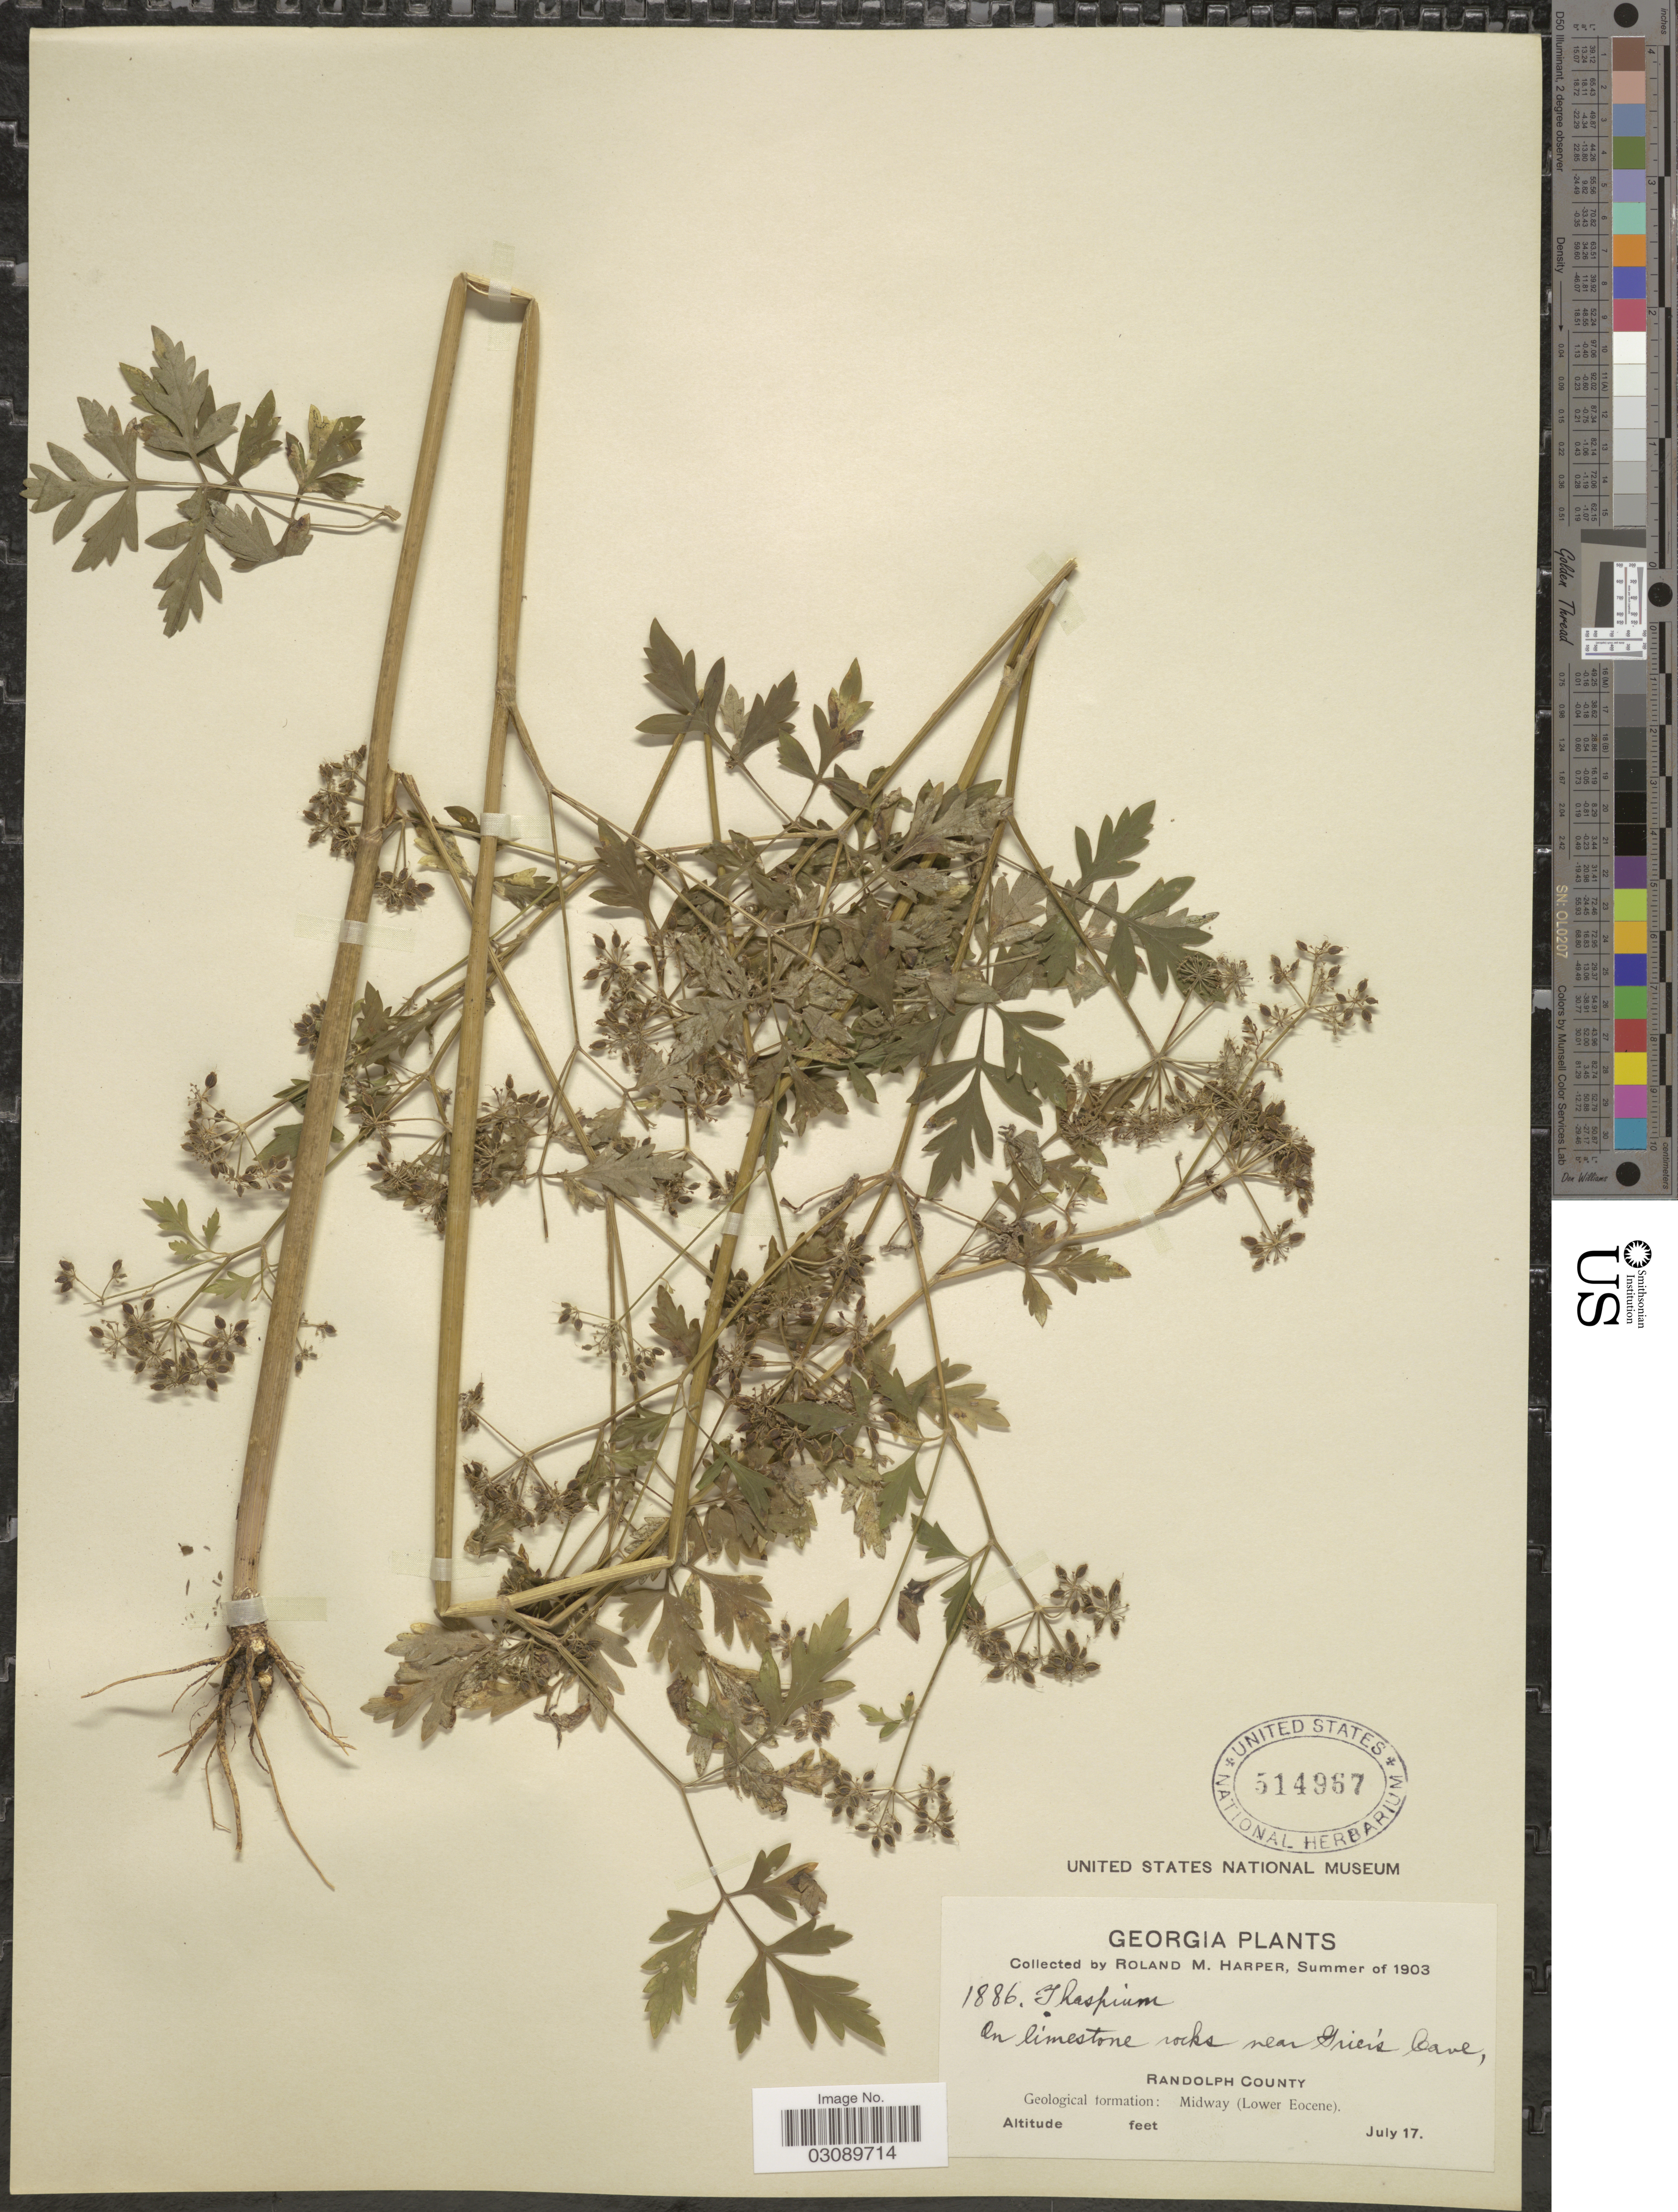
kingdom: Plantae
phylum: Tracheophyta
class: Magnoliopsida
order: Apiales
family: Apiaceae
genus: Thaspium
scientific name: Thaspium sp.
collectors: R. M. Harper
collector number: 1886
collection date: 1903-07-17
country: United States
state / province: Georgia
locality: On limestone rocks near Grier's Cave. Randolph County. Geological formation: Midway (Lower Eocene).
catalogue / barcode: US 514967